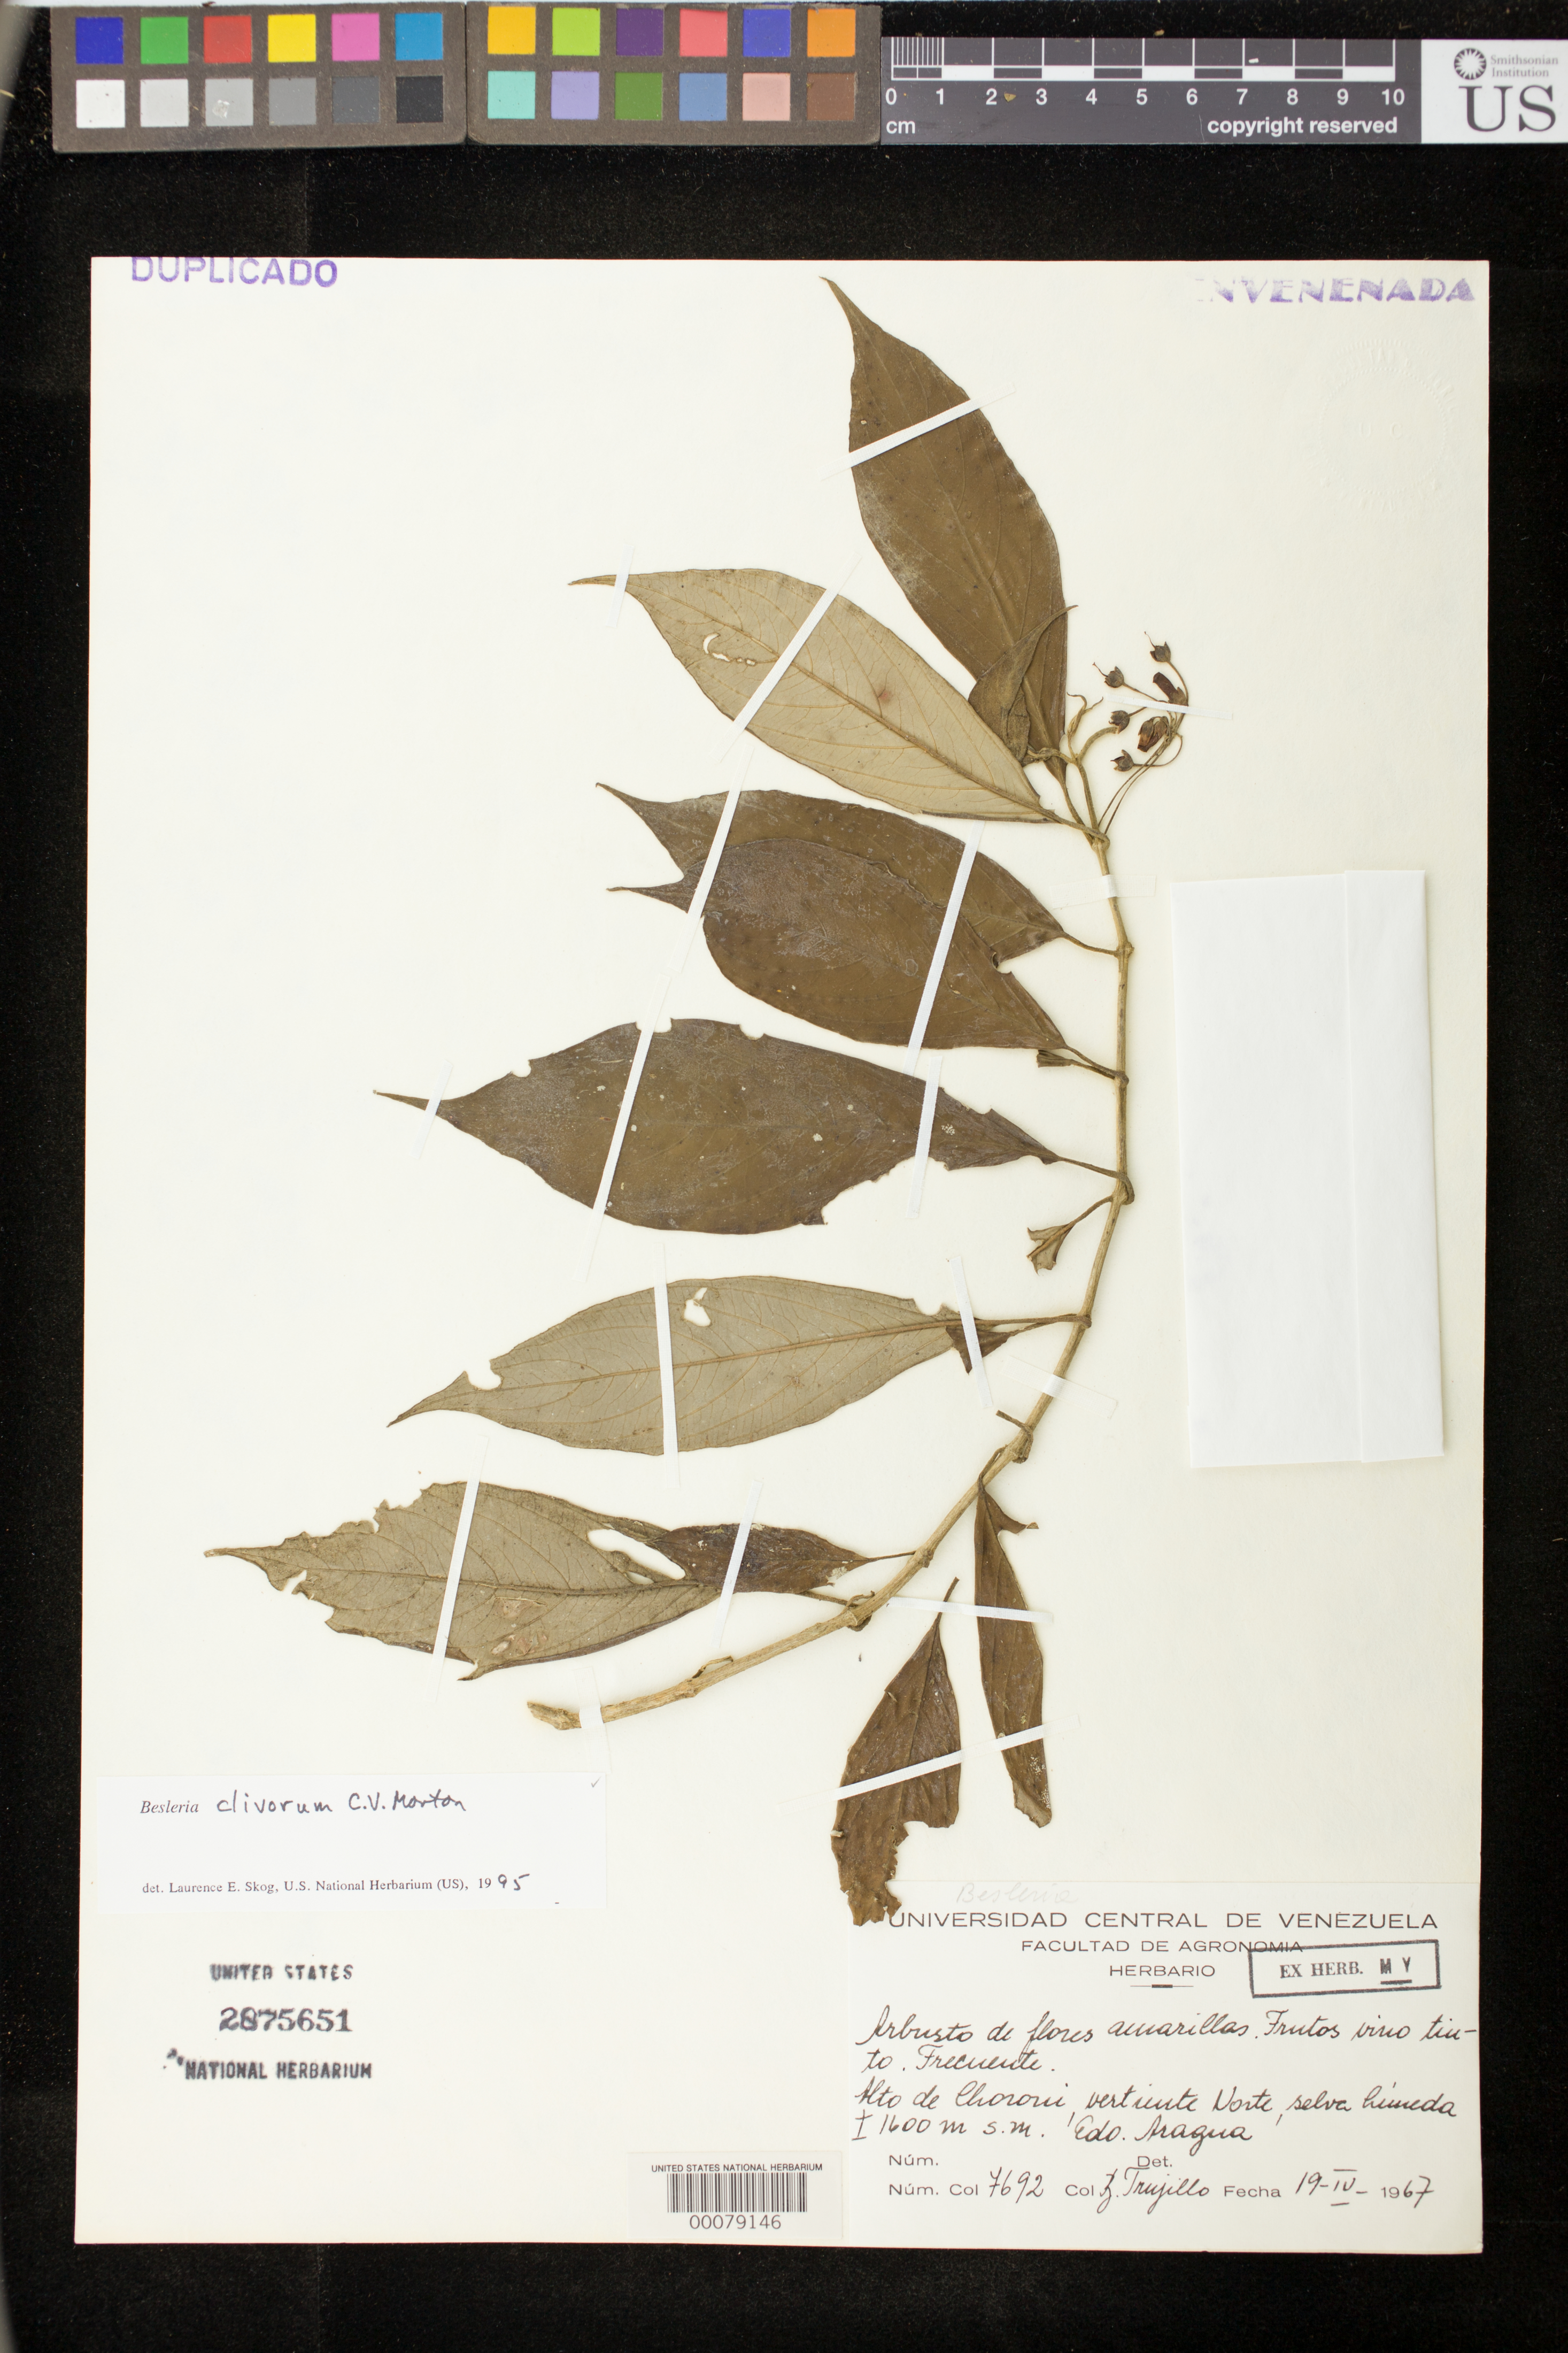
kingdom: Plantae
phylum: Tracheophyta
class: Magnoliopsida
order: Lamiales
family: Gesneriaceae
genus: Besleria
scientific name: Besleria clivorum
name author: C.V. Morton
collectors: B. Trujillo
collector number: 7692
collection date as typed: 19 Apr 1967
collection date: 1967-04-19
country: Venezuela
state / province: Aragua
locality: Alto de Choroni, sloping north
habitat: In humid forest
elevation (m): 1600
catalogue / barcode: US 2875651